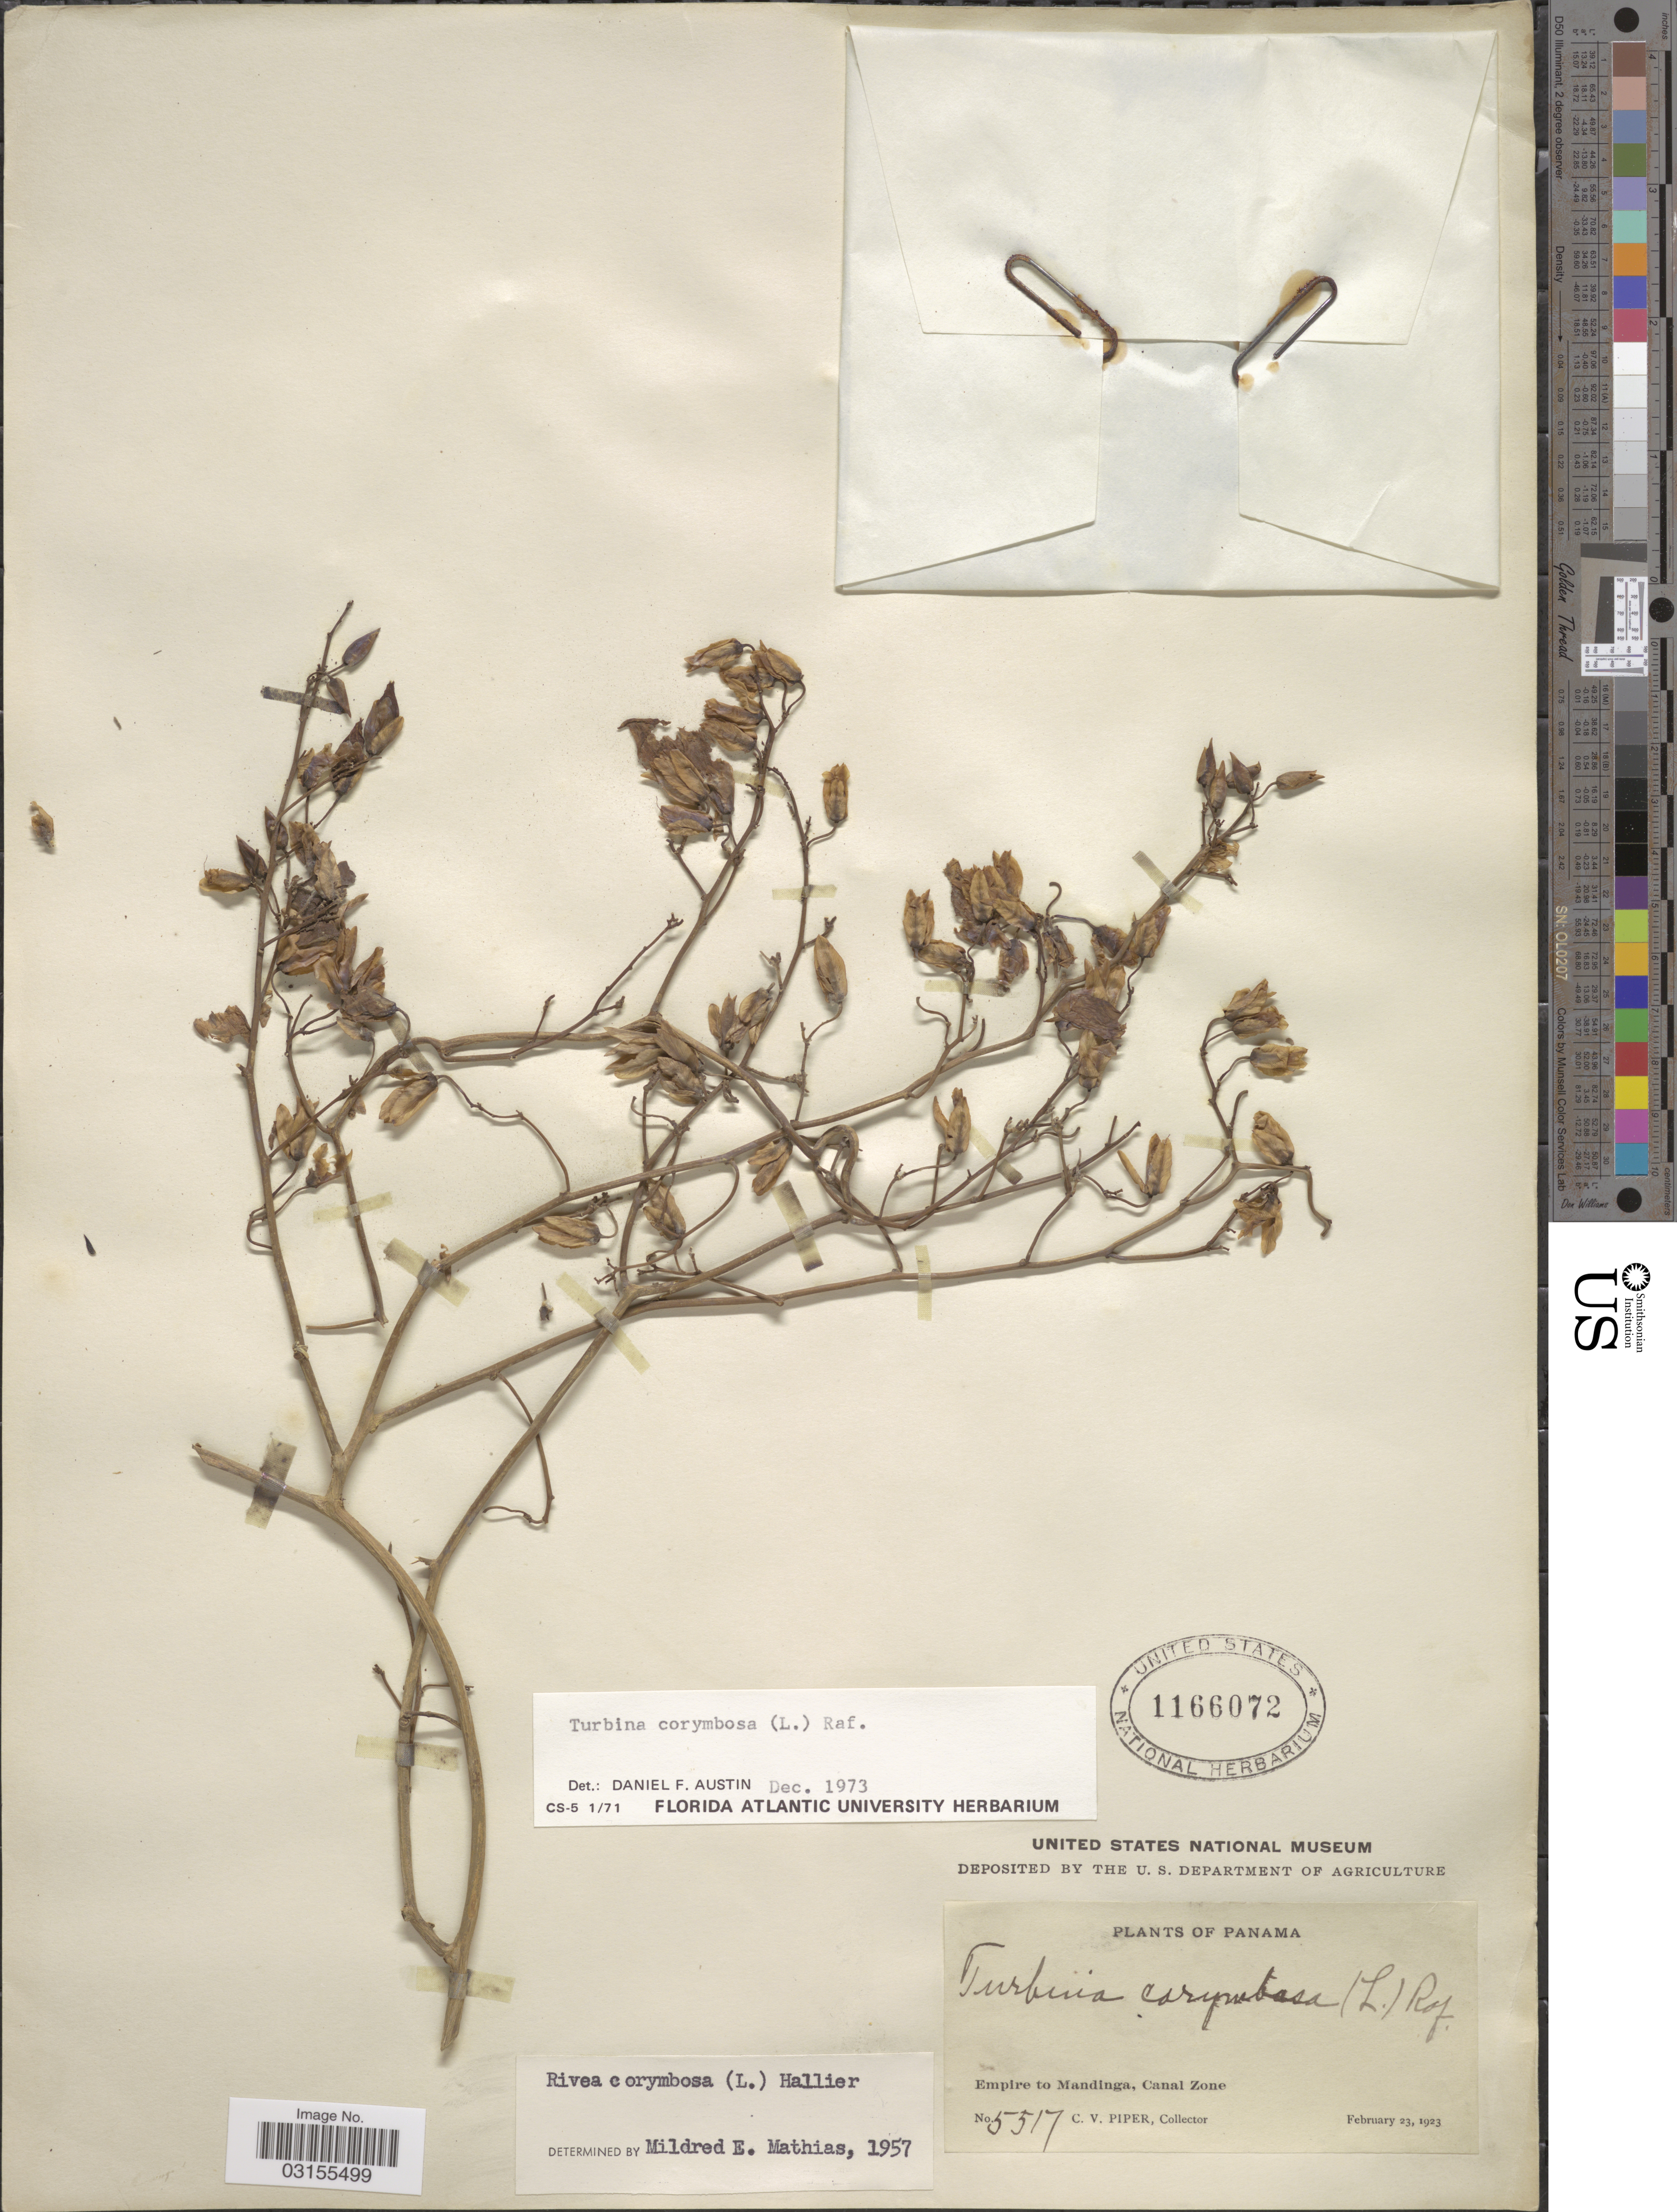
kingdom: Plantae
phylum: Tracheophyta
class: Magnoliopsida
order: Solanales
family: Convolvulaceae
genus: Turbina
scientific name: Turbina corymbosa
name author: (L.) Raf.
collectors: C. V. Piper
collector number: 5517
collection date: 1923-02-23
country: Panama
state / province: Colón / Panamá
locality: Empire to Mandinga, Canal Zone.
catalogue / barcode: US 1166072